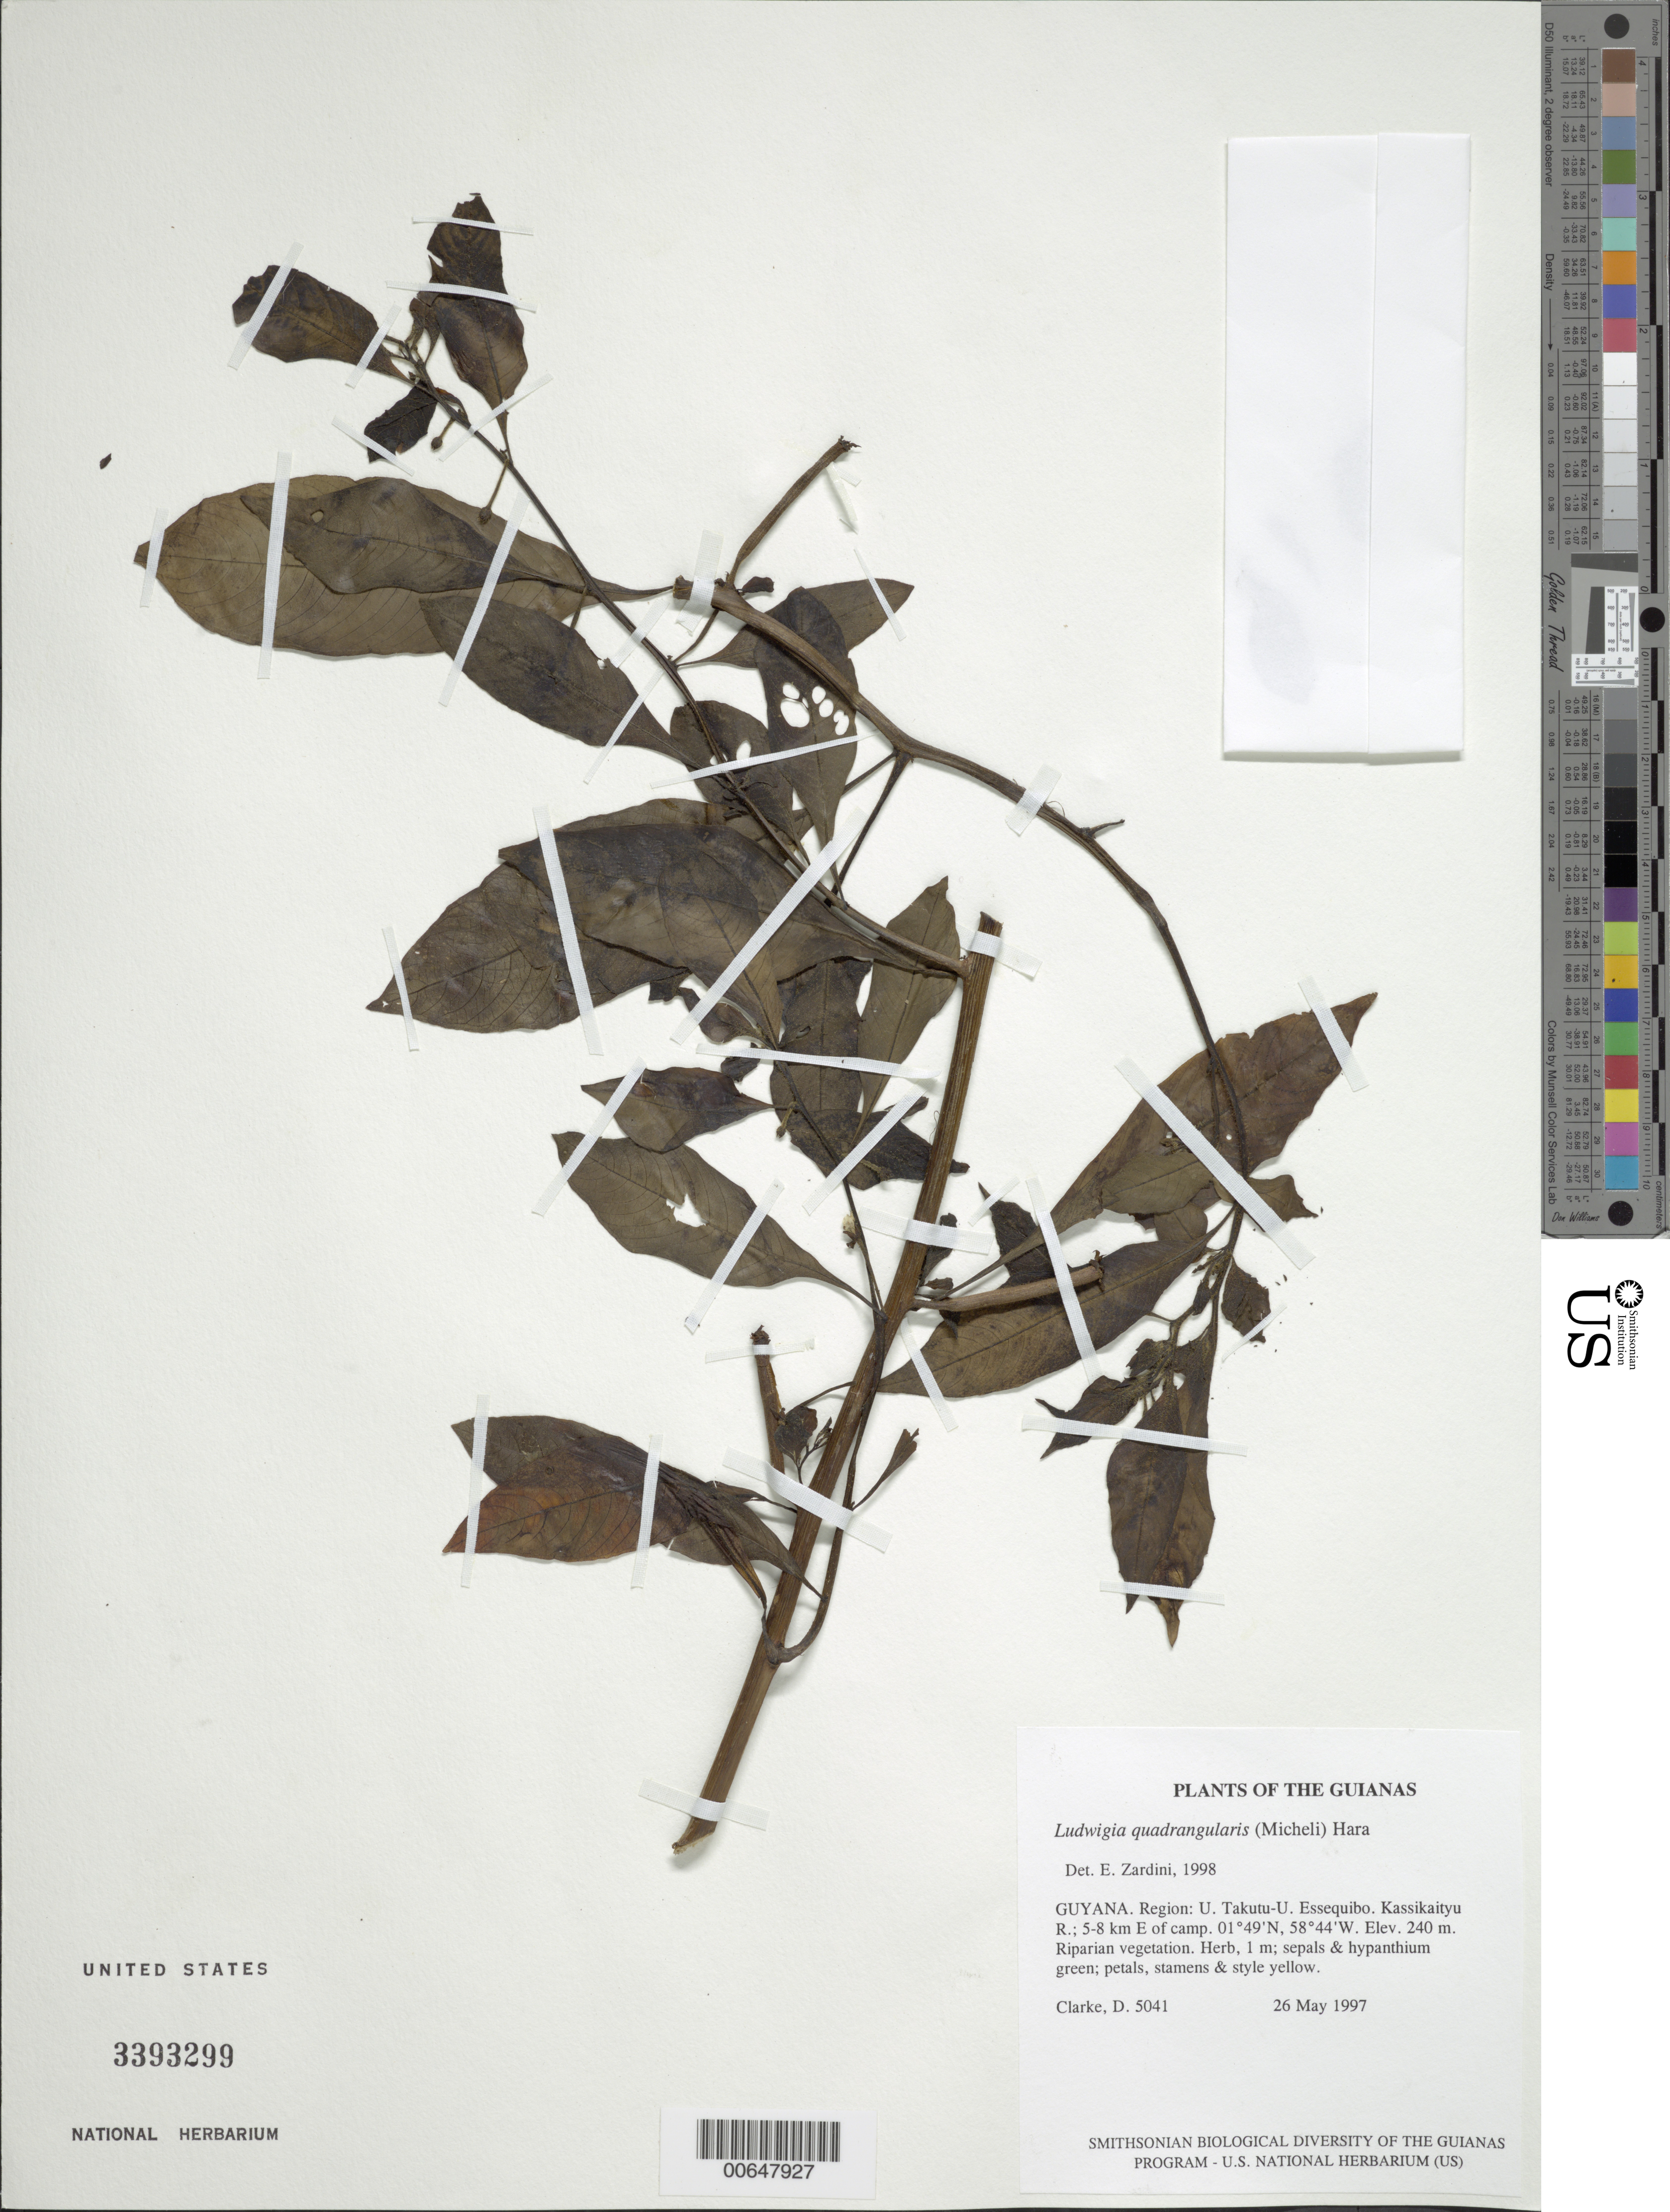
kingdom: Plantae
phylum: Tracheophyta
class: Magnoliopsida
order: Myrtales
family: Onagraceae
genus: Ludwigia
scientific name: Ludwigia quadrangularis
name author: (Micheli) H. Hara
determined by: Zardini, E. M.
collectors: H. D. Clarke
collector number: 5041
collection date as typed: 26 May 1997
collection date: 1997-05-26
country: Guyana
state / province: U. Takutu-U. Essequibo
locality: Kassikaityu R.; 5-8 km E of camp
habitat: Riparian vegetation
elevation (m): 240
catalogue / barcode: US 3393299